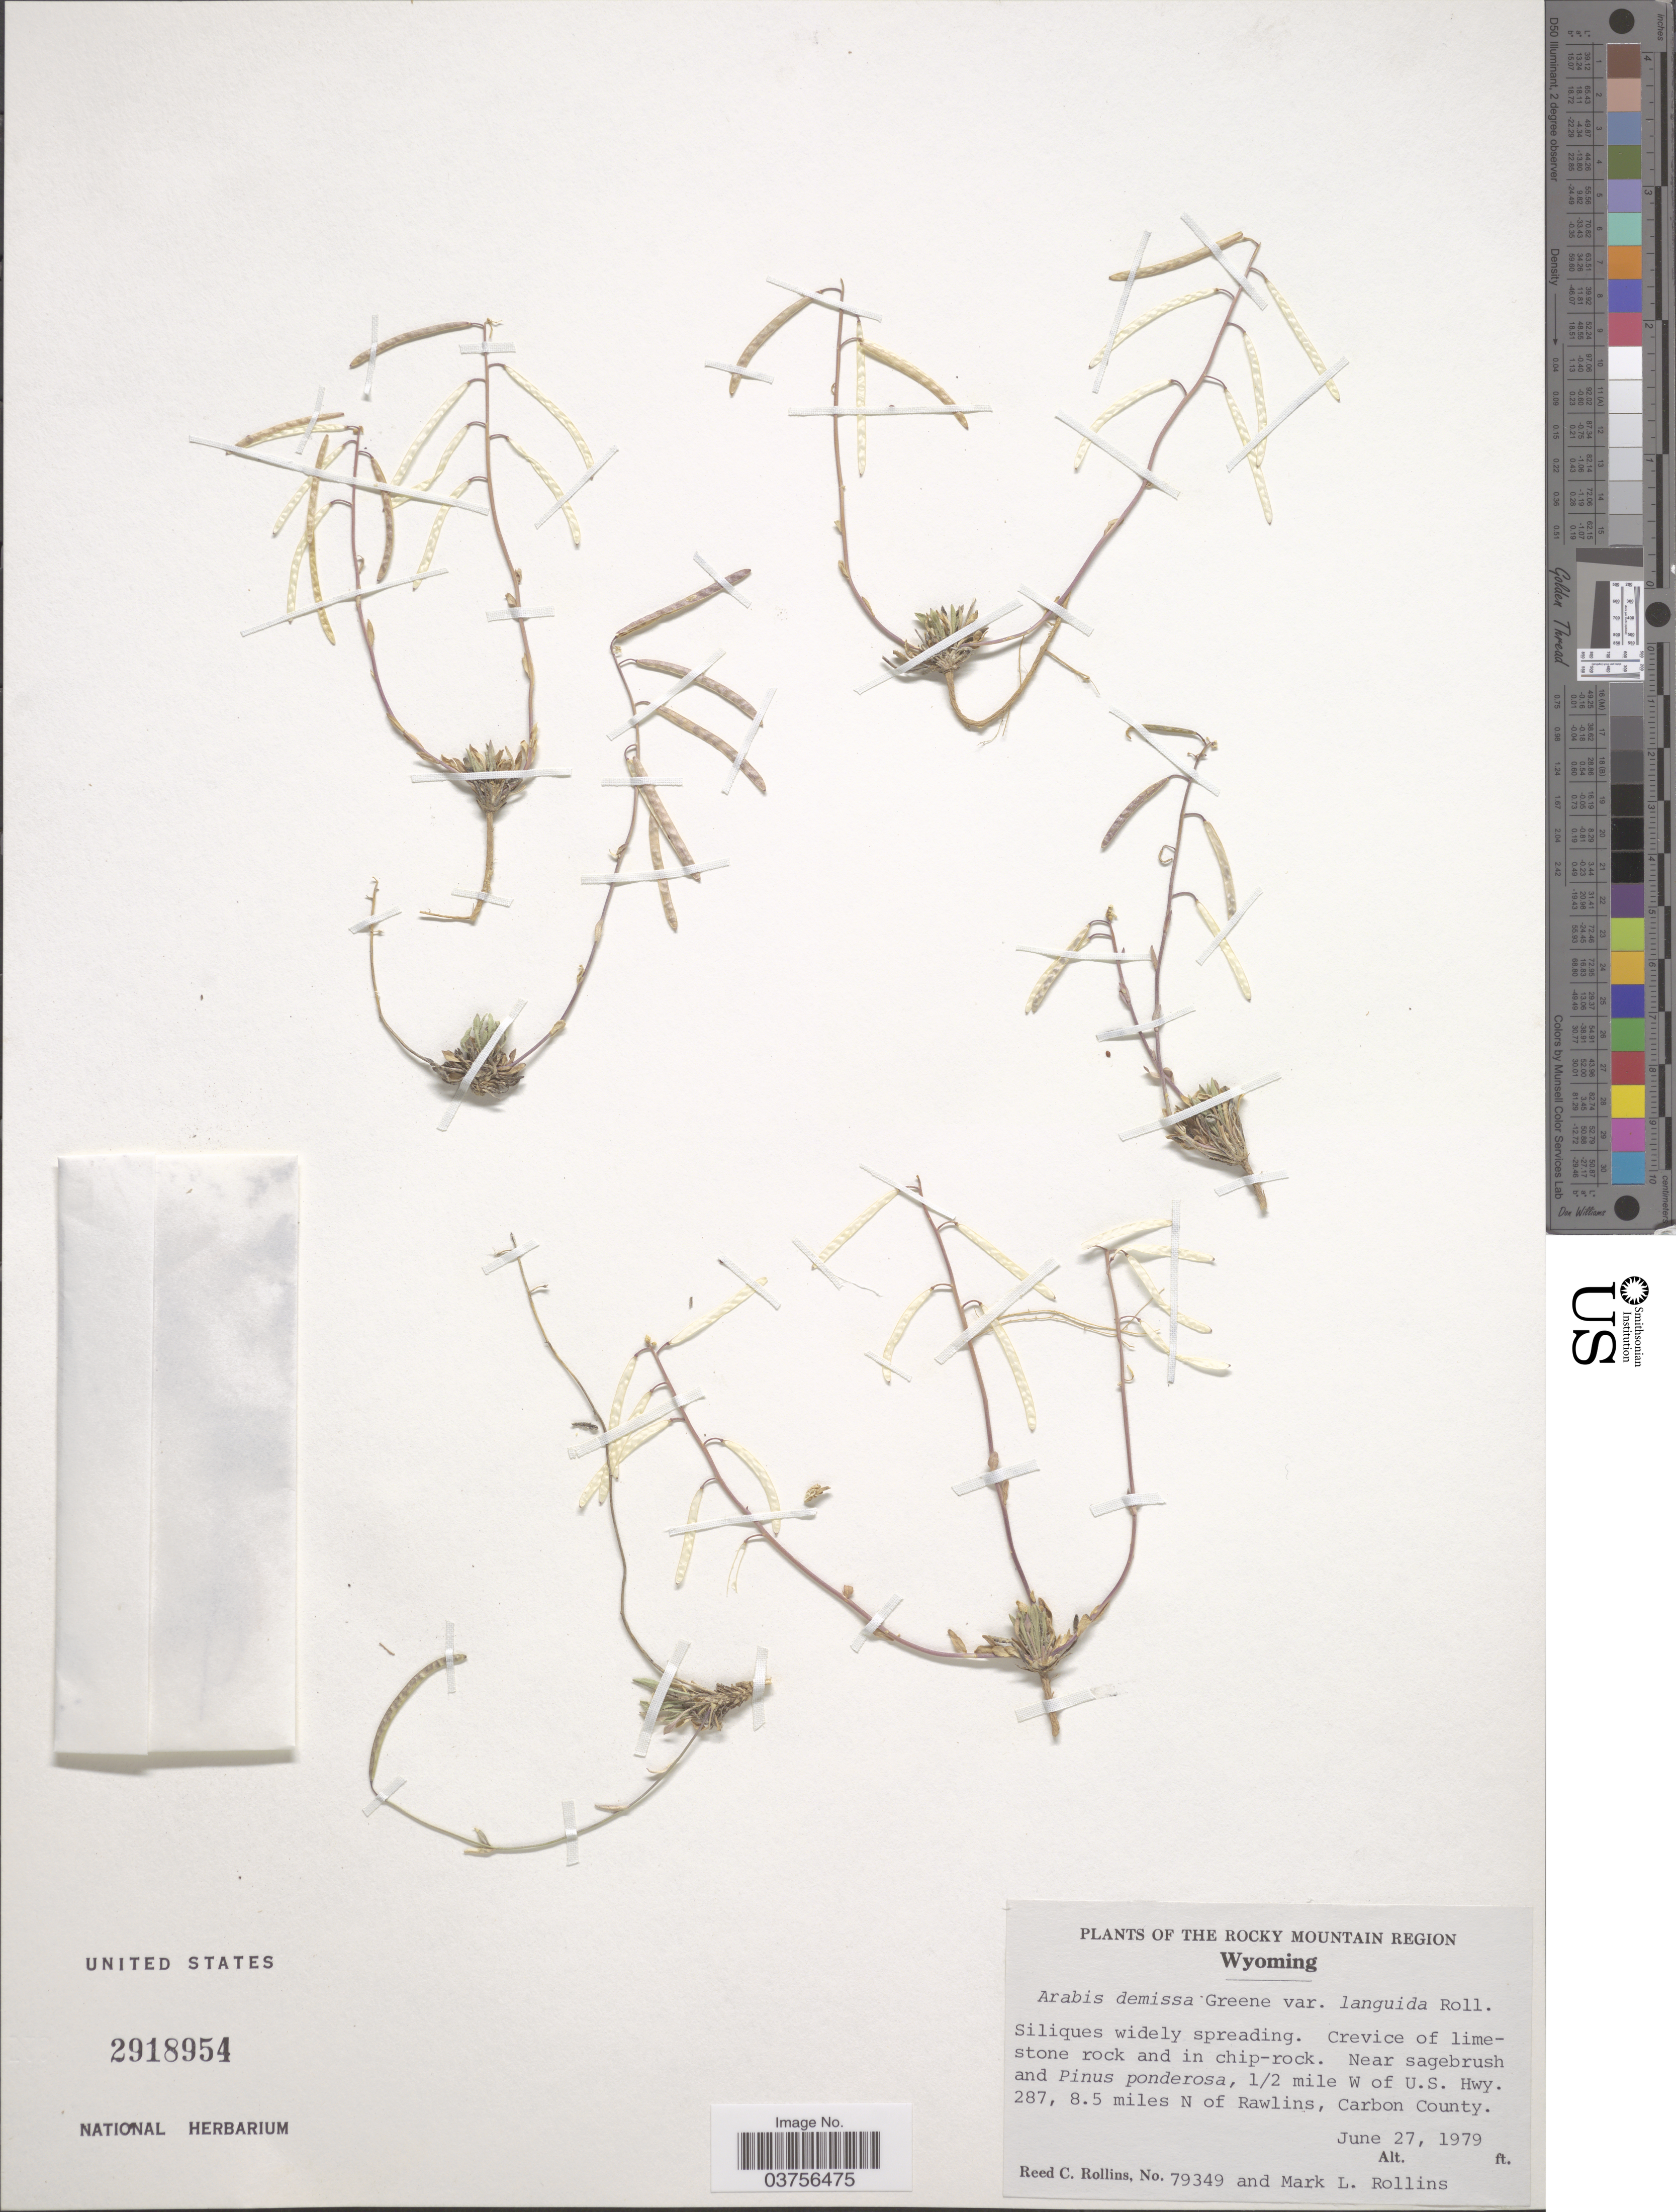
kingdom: Plantae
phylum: Tracheophyta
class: Magnoliopsida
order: Brassicales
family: Brassicaceae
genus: Arabis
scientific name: Arabis demissa var. languida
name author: Rollins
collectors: R. C. Rollins & M. Rollins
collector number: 79349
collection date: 1979-06-27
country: United States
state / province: Wyoming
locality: The Rocky Mountain Region. ½ mile W of U. S. Hwy. 287, 8.5 miles N of Rawlins, Carbon County.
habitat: crevices of limestone rock and in-chip rock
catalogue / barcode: US 2918954